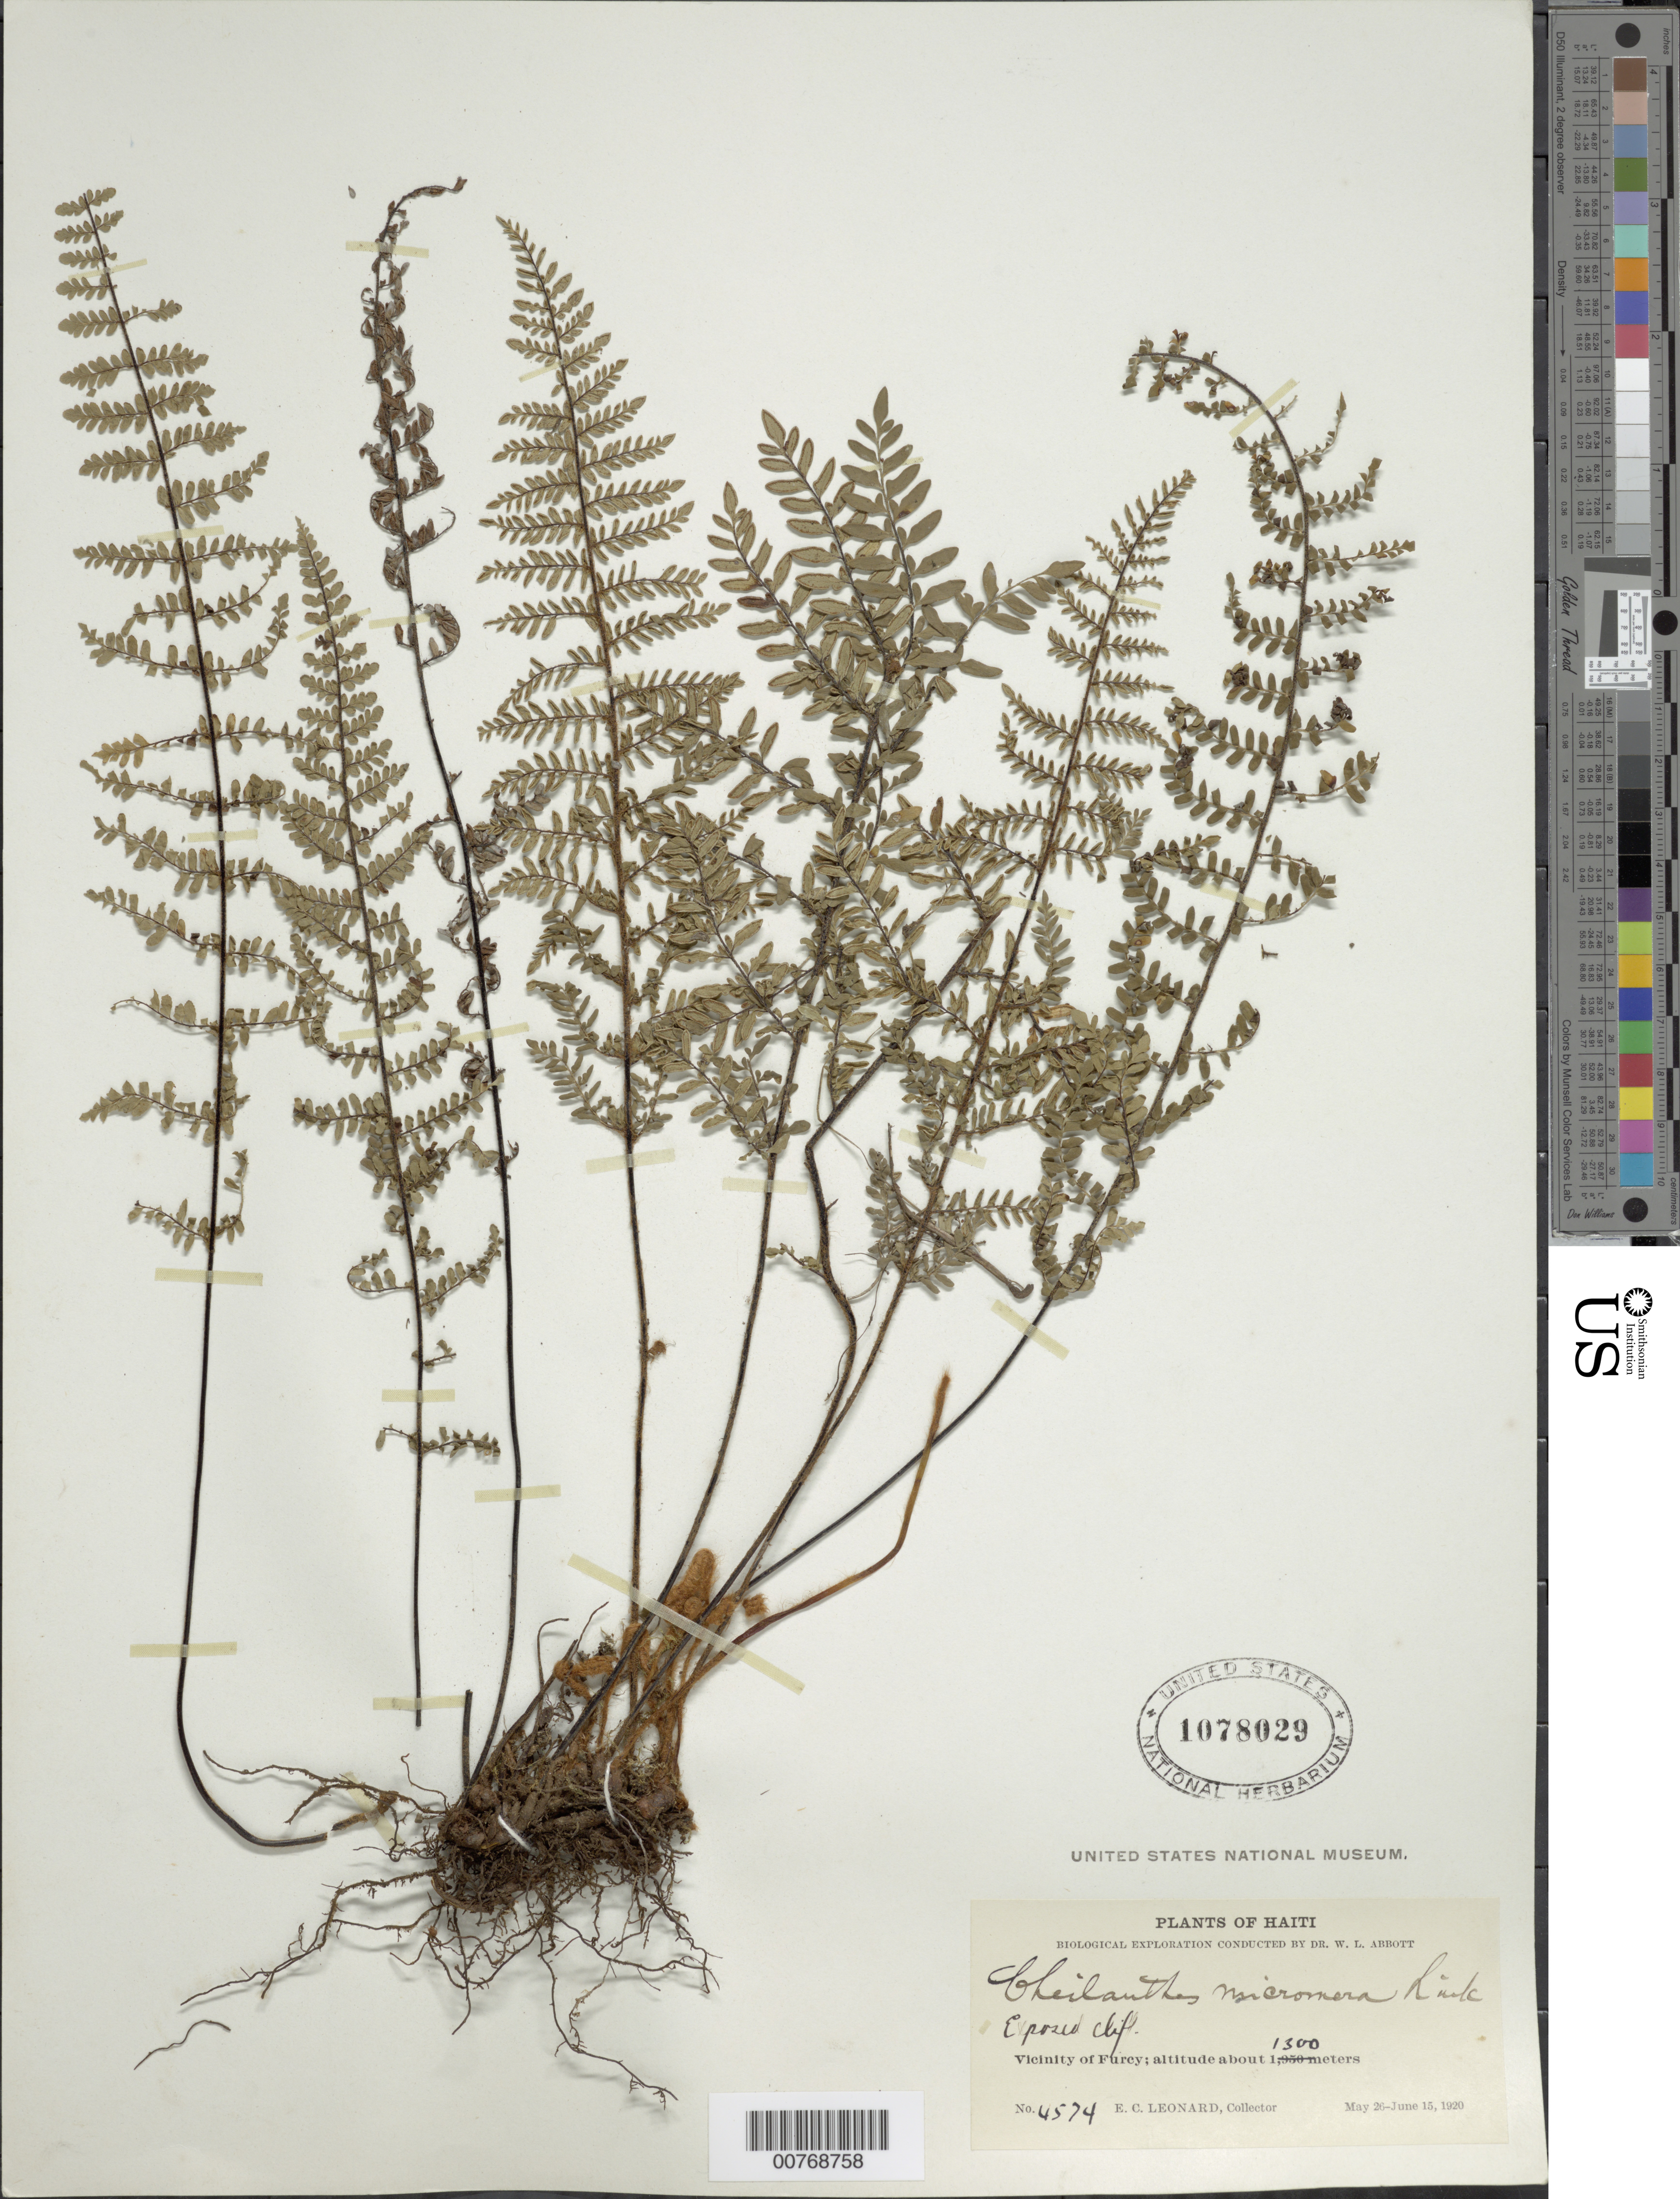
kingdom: Plantae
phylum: Tracheophyta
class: Polypodiopsida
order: Polypodiales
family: Pteridaceae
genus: Myriopteris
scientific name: Myriopteris notholaenoides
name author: (Desv.) Grusz & Windham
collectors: E. C. Leonard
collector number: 4574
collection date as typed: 26 May 1920 15 Jun 1920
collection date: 1920-05-26/1920-06-15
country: Haiti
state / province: Ouest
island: Hispaniola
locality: Vicinity of Furcy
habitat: Exposed cliffs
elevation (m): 1300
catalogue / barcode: US 1078029